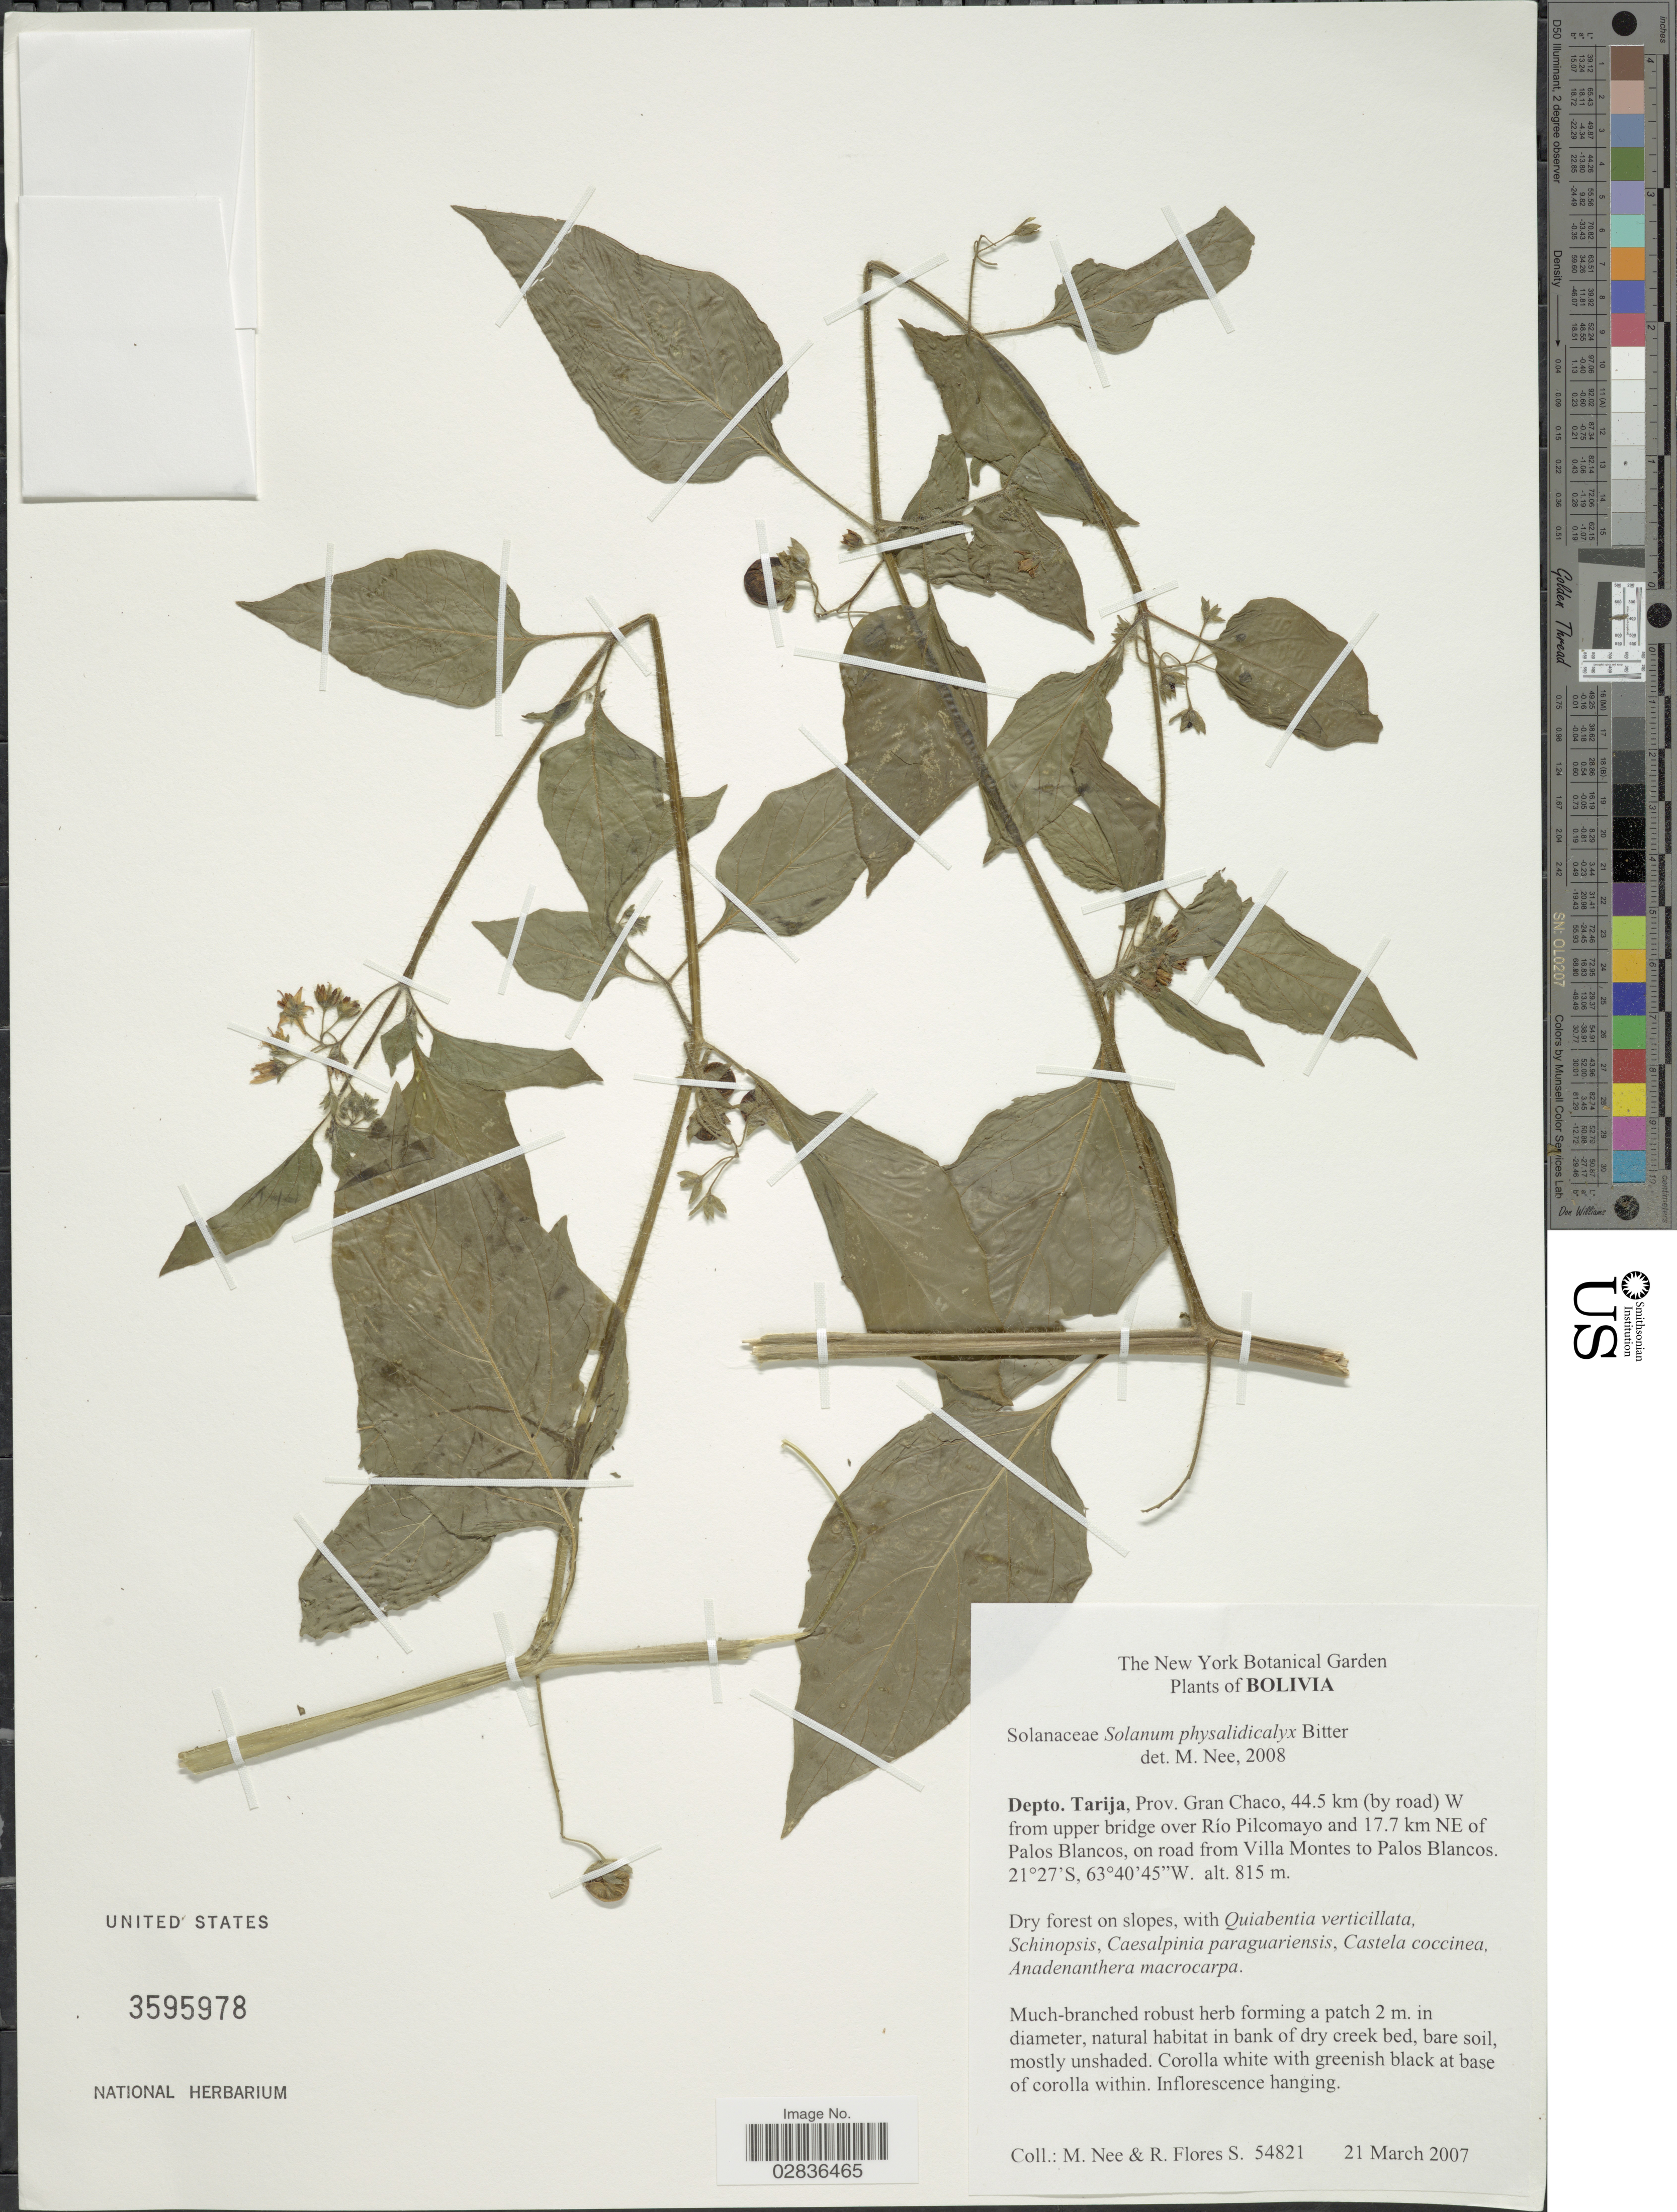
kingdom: Plantae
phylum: Tracheophyta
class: Magnoliopsida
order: Solanales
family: Solanaceae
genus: Solanum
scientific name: Solanum physalidicalyx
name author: Bitter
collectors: M. Nee & R. Flores S.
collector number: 54821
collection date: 2007-03-21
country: Bolivia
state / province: Tarija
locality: Depto. Tarija, Prov. Gran Chaco, 44.5 km (by road) W from upper bridge over Río Pilcomayo and 17.7 km NE of Palos Blancos, on road from Villa Montes to Palos Blancos.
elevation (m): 815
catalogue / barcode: US 3595978